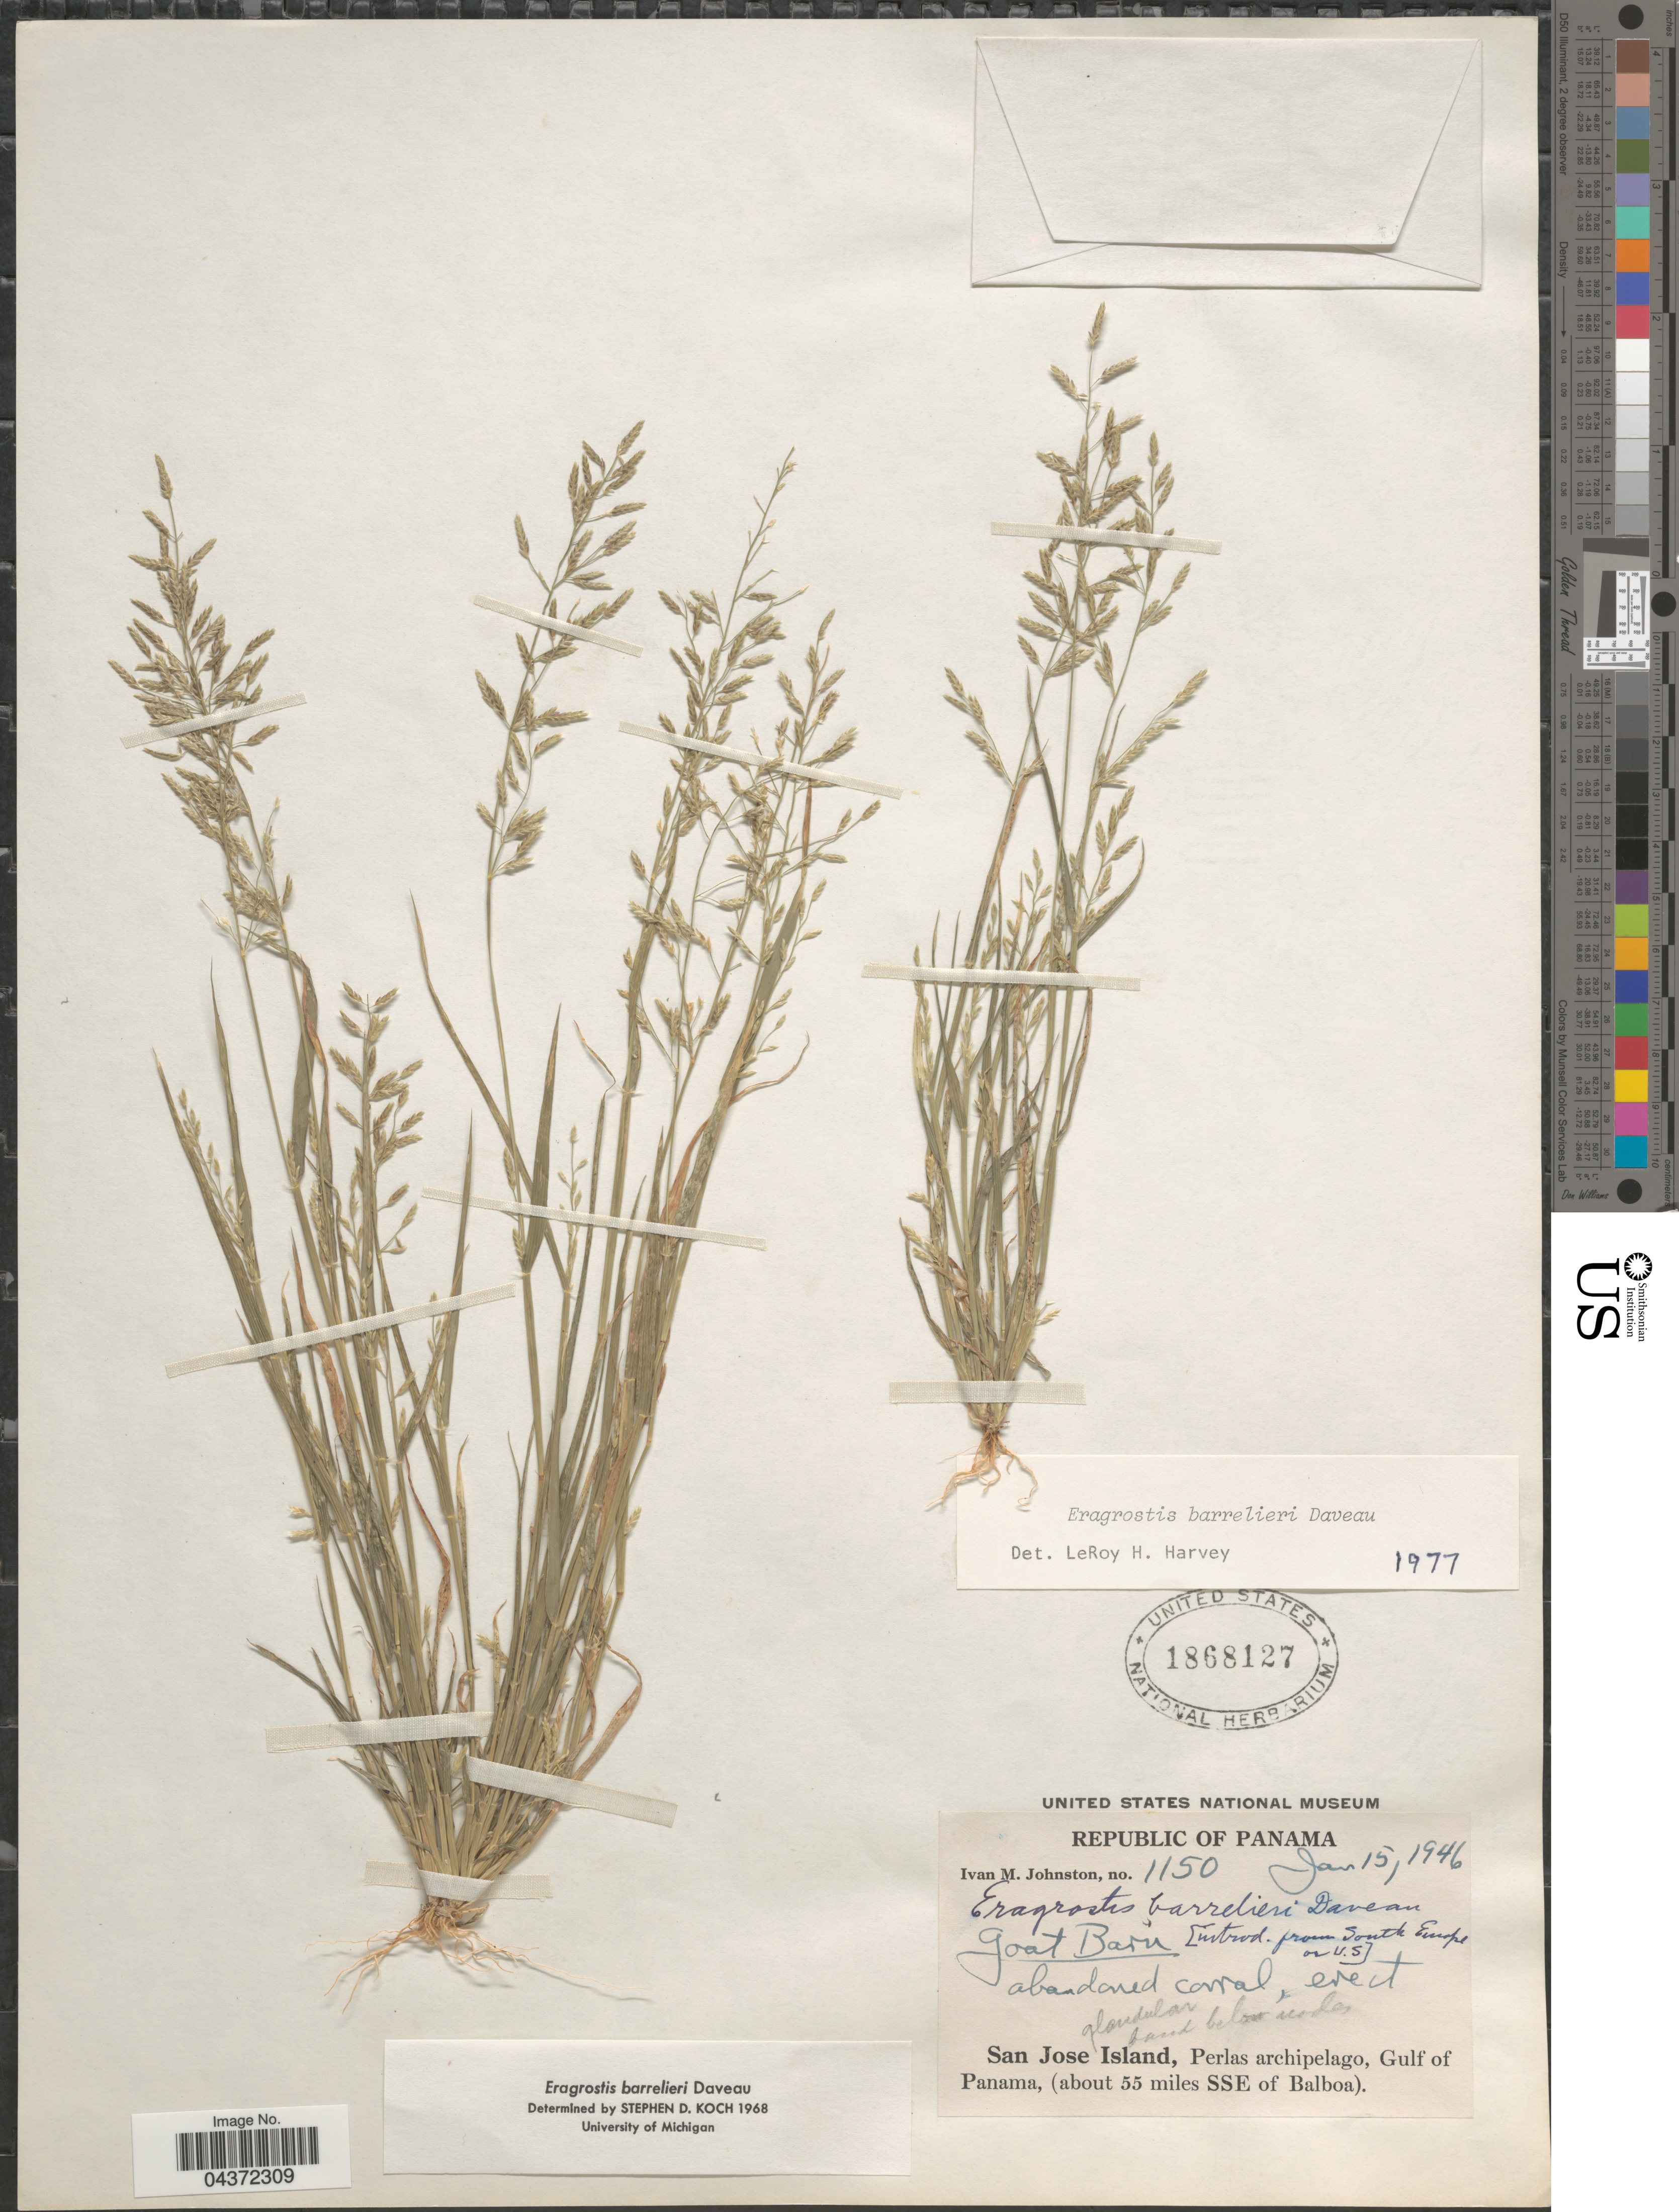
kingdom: Plantae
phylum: Tracheophyta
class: Liliopsida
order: Poales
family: Poaceae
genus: Eragrostis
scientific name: Eragrostis barrelieri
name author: Daveau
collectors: I.M. Johnston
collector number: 1150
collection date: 1946-01-15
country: Panama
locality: San Jose Island, Perlas archipelago, Gulf of Panama, (about 55 miles SSE of Balboa).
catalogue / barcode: US 1868127